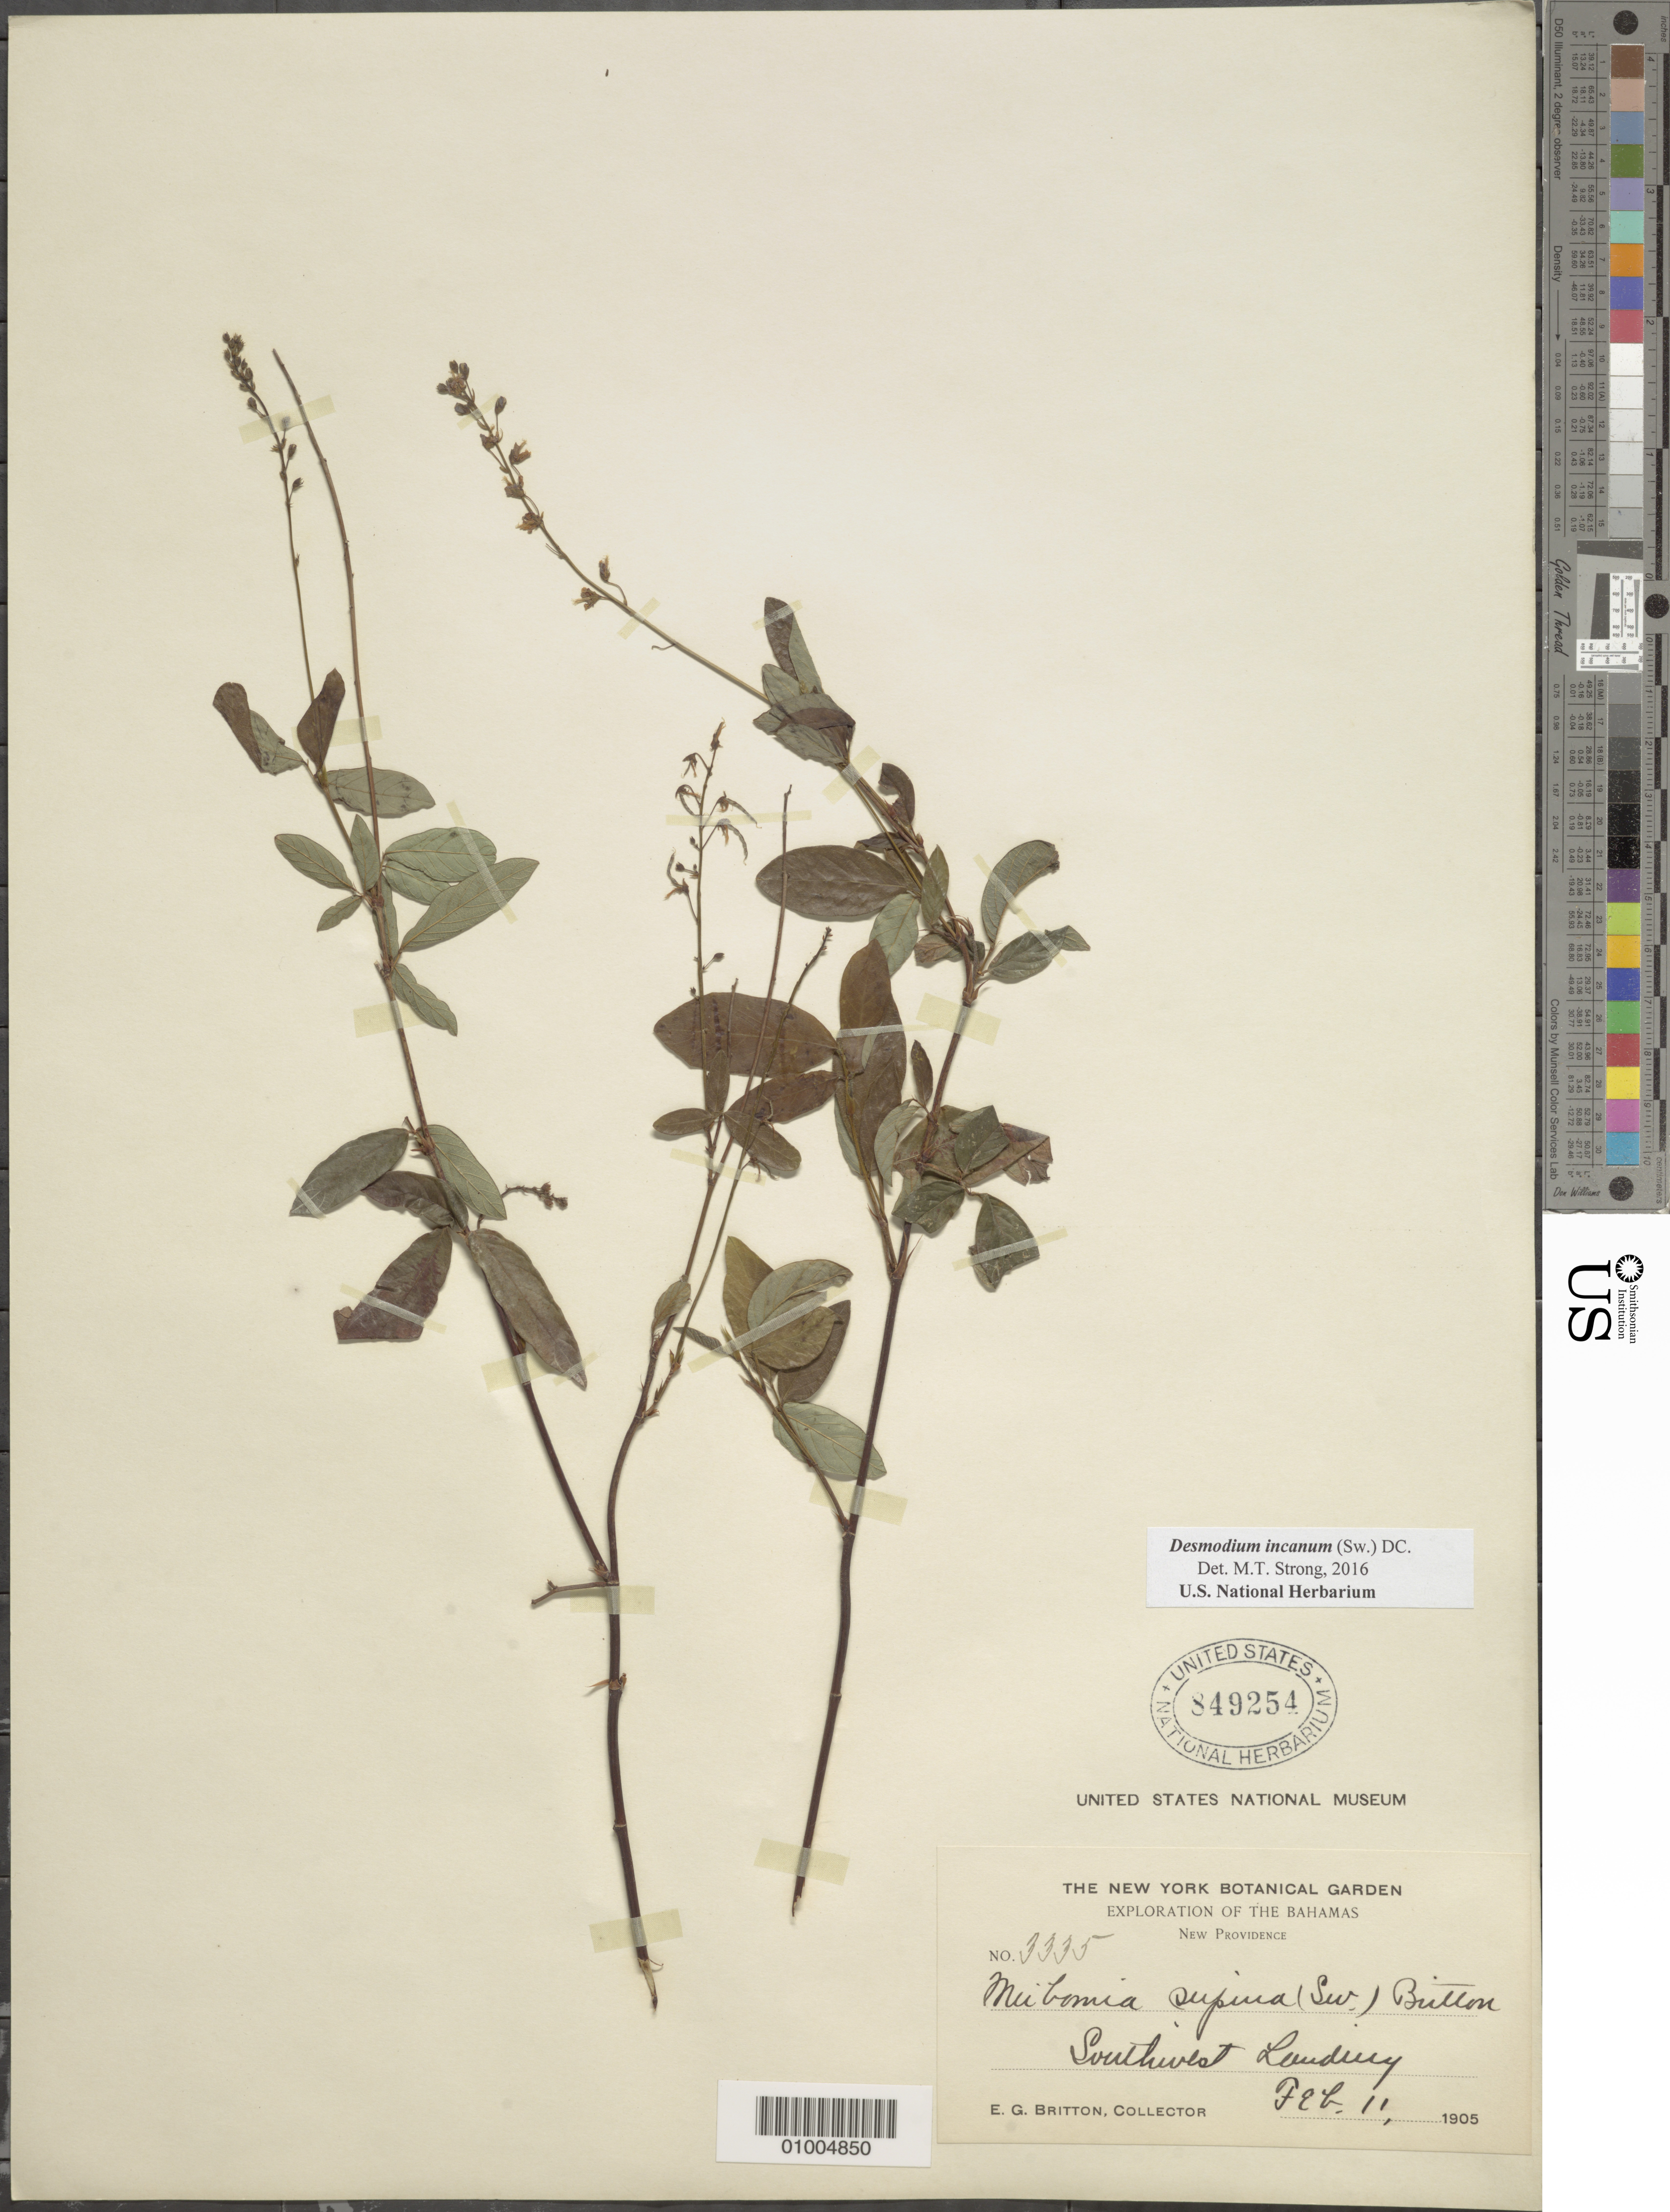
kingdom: Plantae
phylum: Tracheophyta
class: Magnoliopsida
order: Fabales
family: Fabaceae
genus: Desmodium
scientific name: Desmodium incanum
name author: (Sw.) DC.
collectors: E. G. Britton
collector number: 3335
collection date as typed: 11 Feb 1905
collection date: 1905-02-11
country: Bahamas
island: New Providence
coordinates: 0 N, 0 E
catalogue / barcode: US 849254